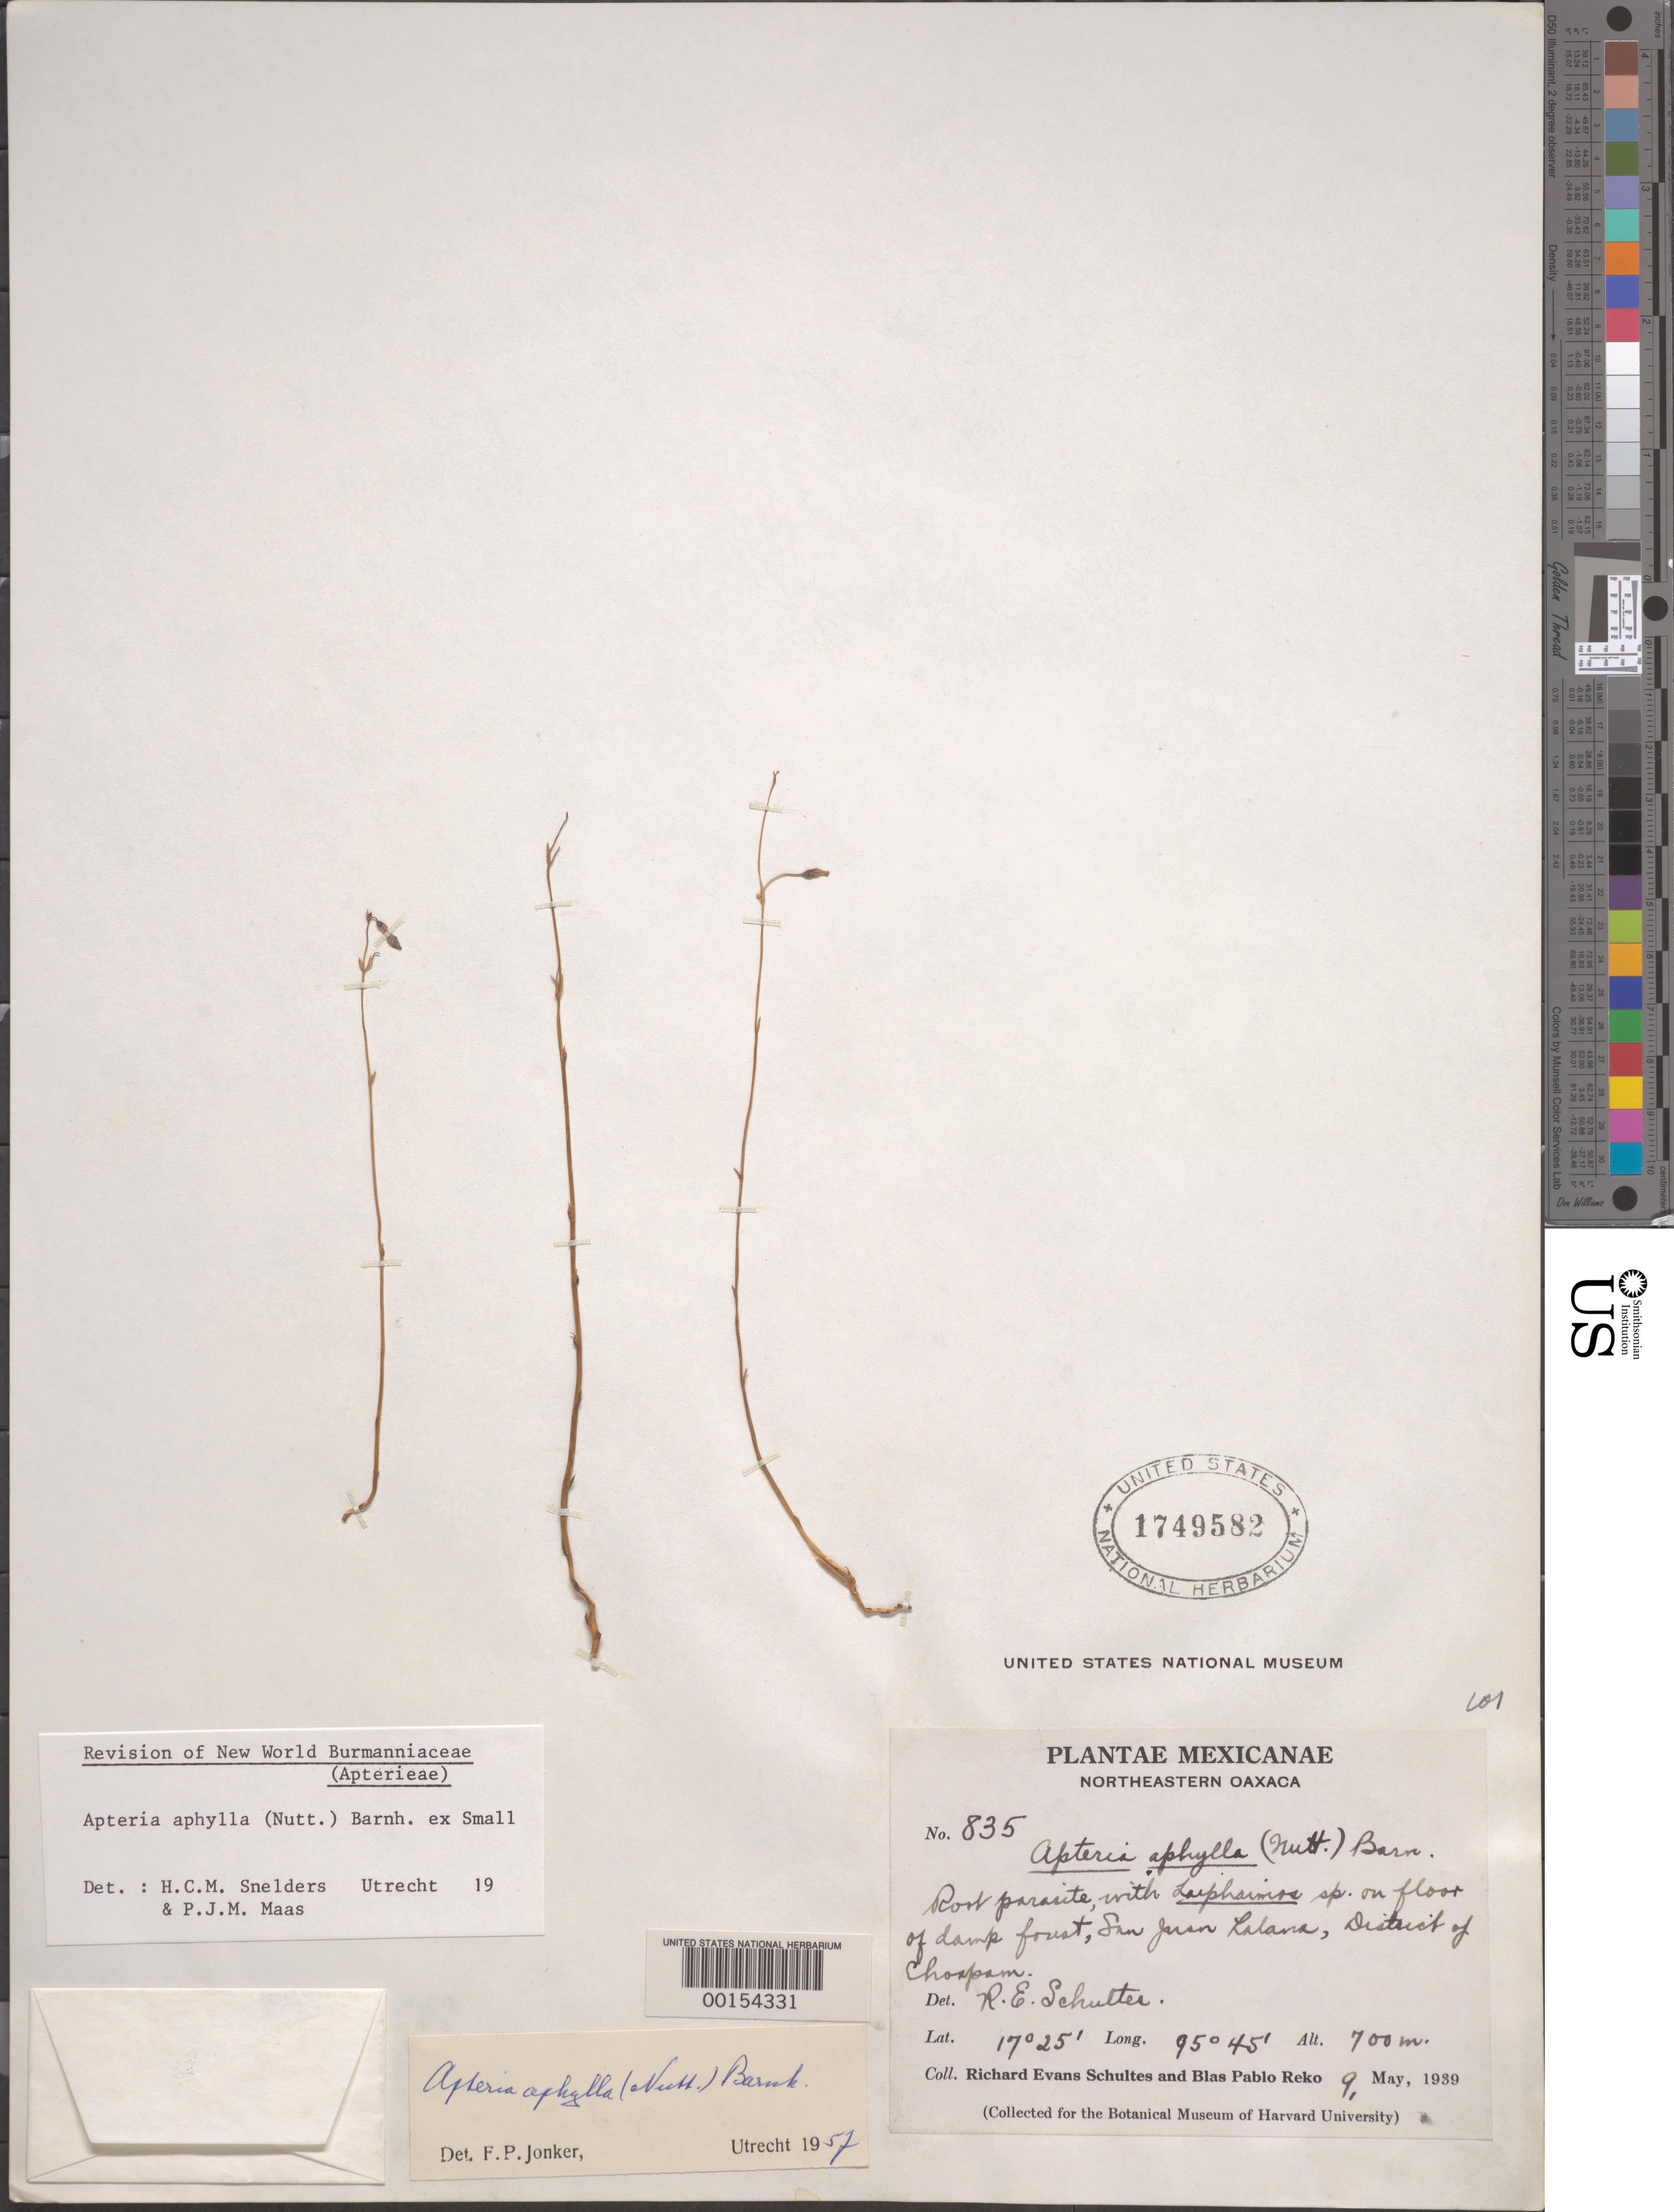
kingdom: Plantae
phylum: Tracheophyta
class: Liliopsida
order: Dioscoreales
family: Burmanniaceae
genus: Apteria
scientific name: Apteria aphylla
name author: (Nutt.) Barnhart ex Small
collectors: R. E. Schultes & B. P. Reko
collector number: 835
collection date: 1939-05-09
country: Mexico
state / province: Oaxaca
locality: Northeastern Oaxaca. San Juan Lalana, District of Choapam.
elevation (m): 700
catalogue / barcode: US 1749582